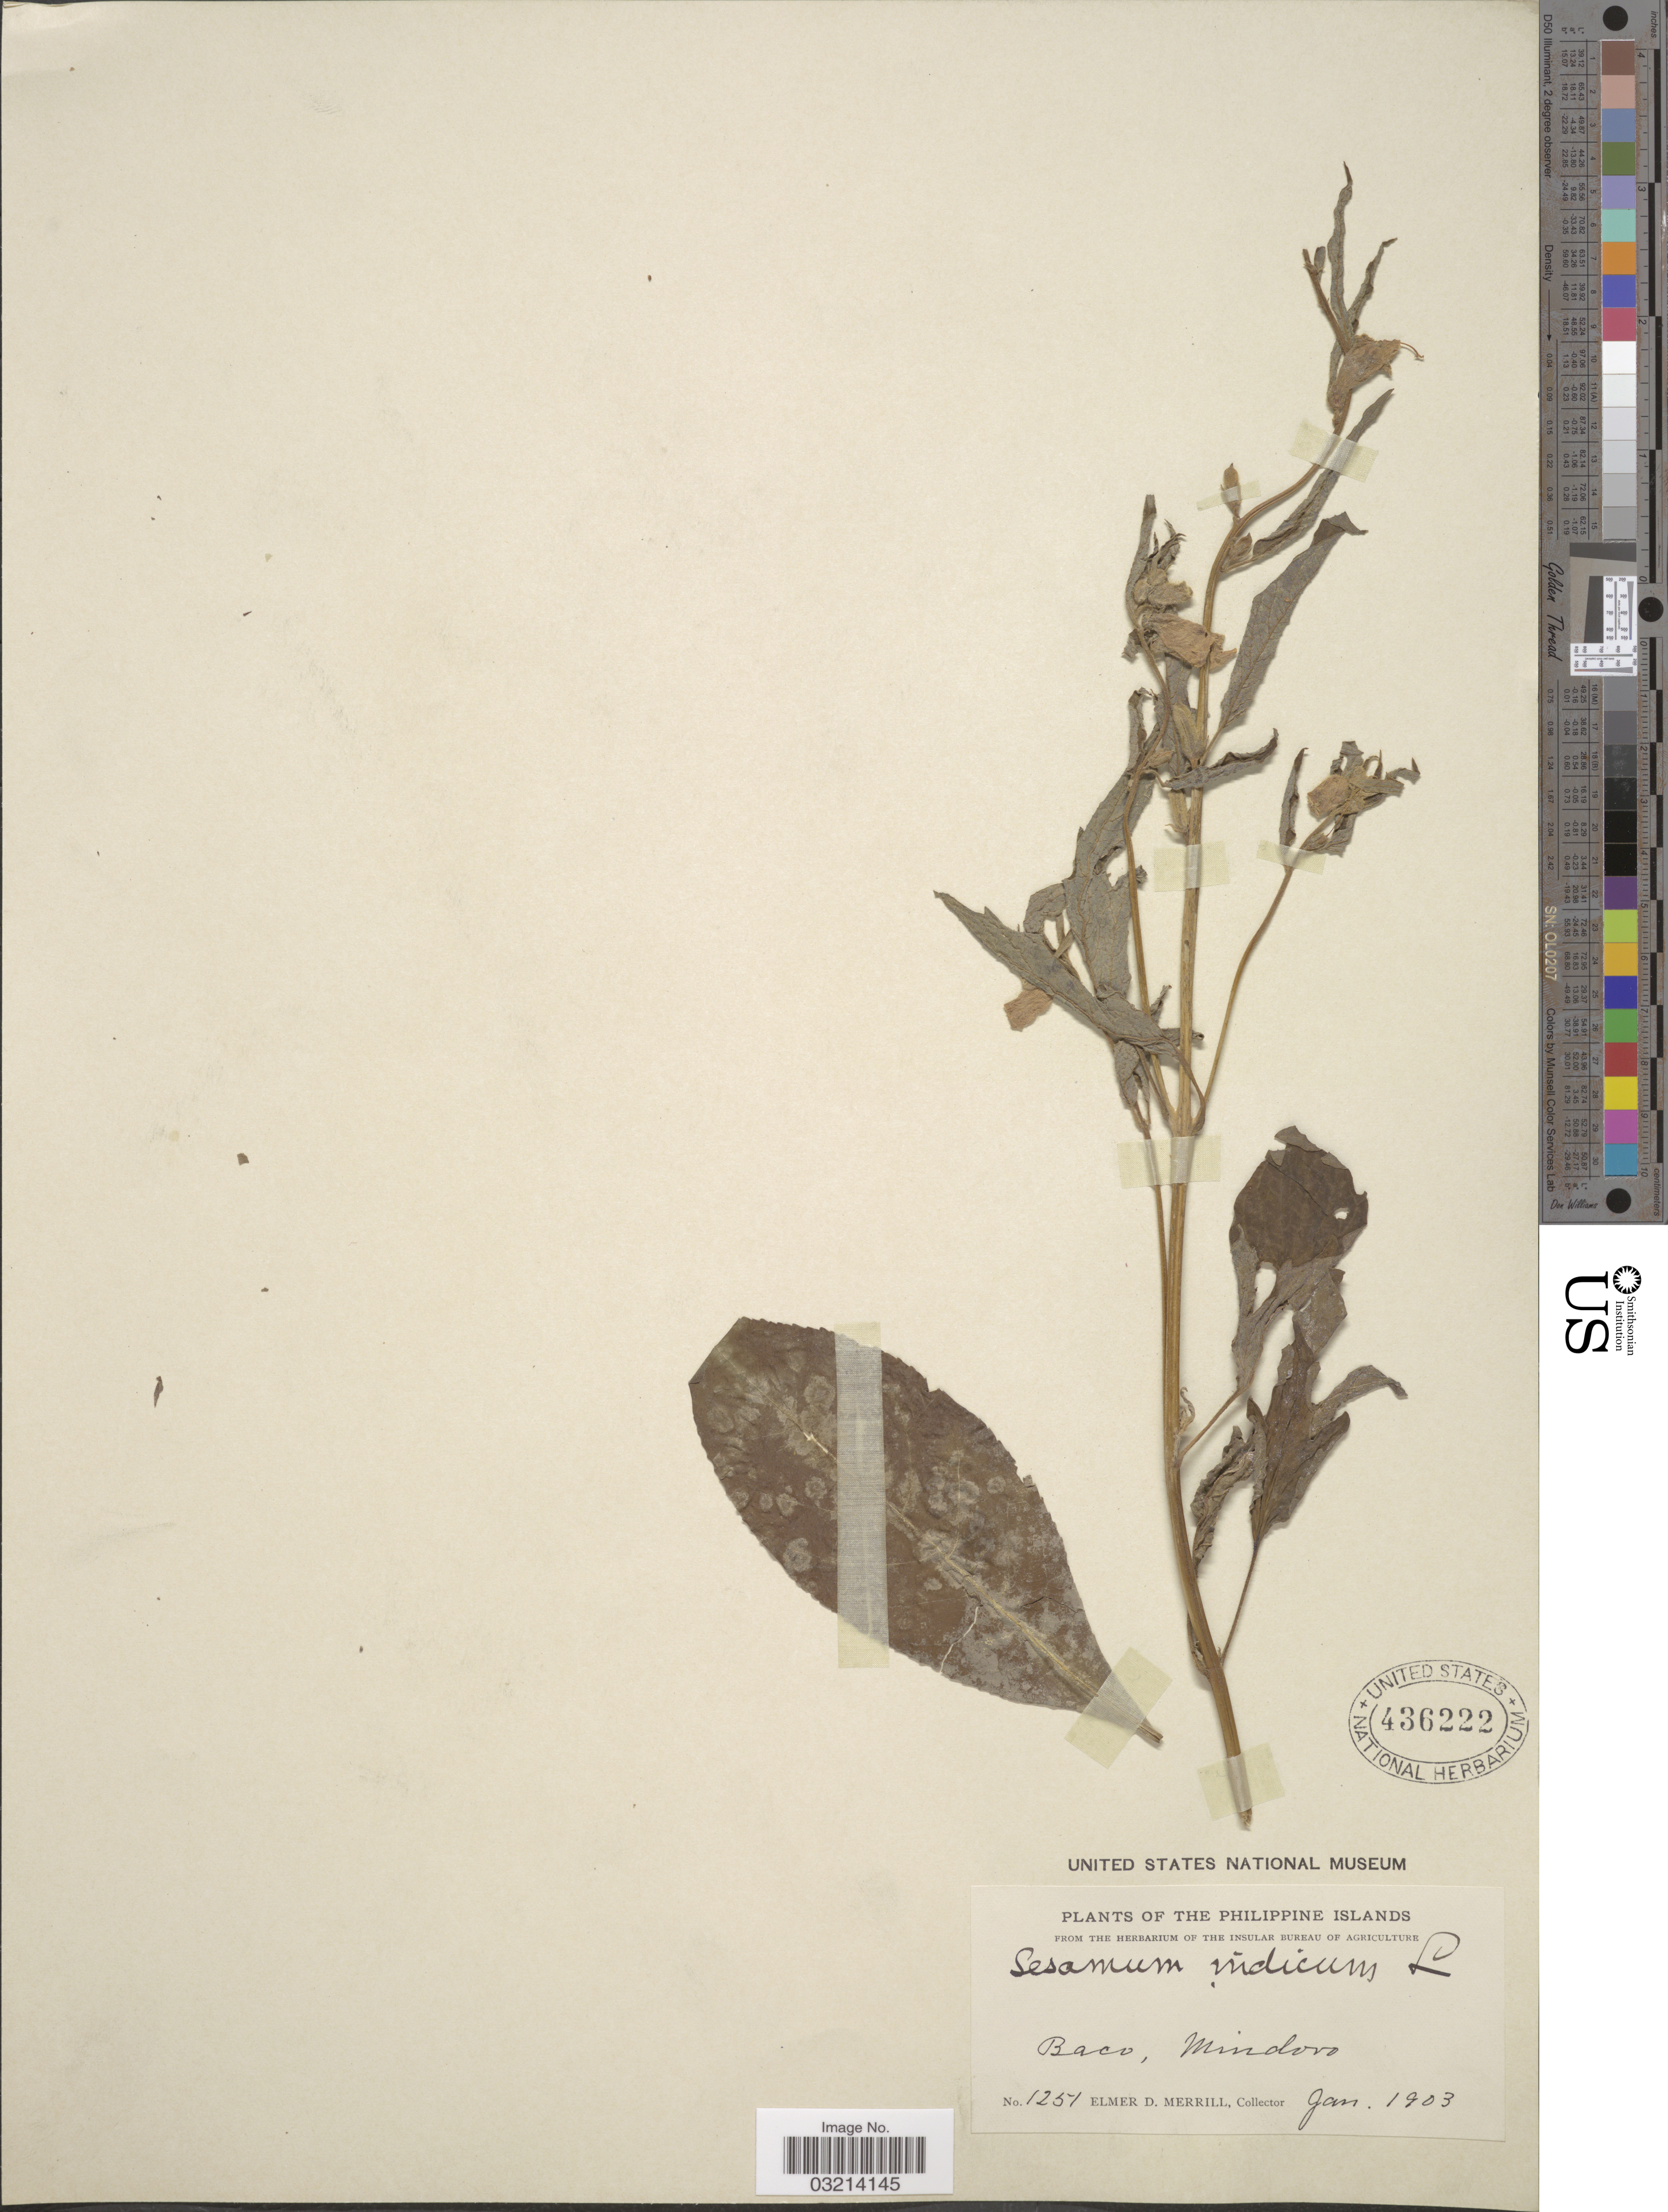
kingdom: Plantae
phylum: Tracheophyta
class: Magnoliopsida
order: Lamiales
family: Pedaliaceae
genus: Sesamum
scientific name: Sesamum indicum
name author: L.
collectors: E. D. Merrill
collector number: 1251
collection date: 1903-01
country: Philippines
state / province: Mimaropa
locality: The Philippine Islands. Baco, Mindoro.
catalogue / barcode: US 436222